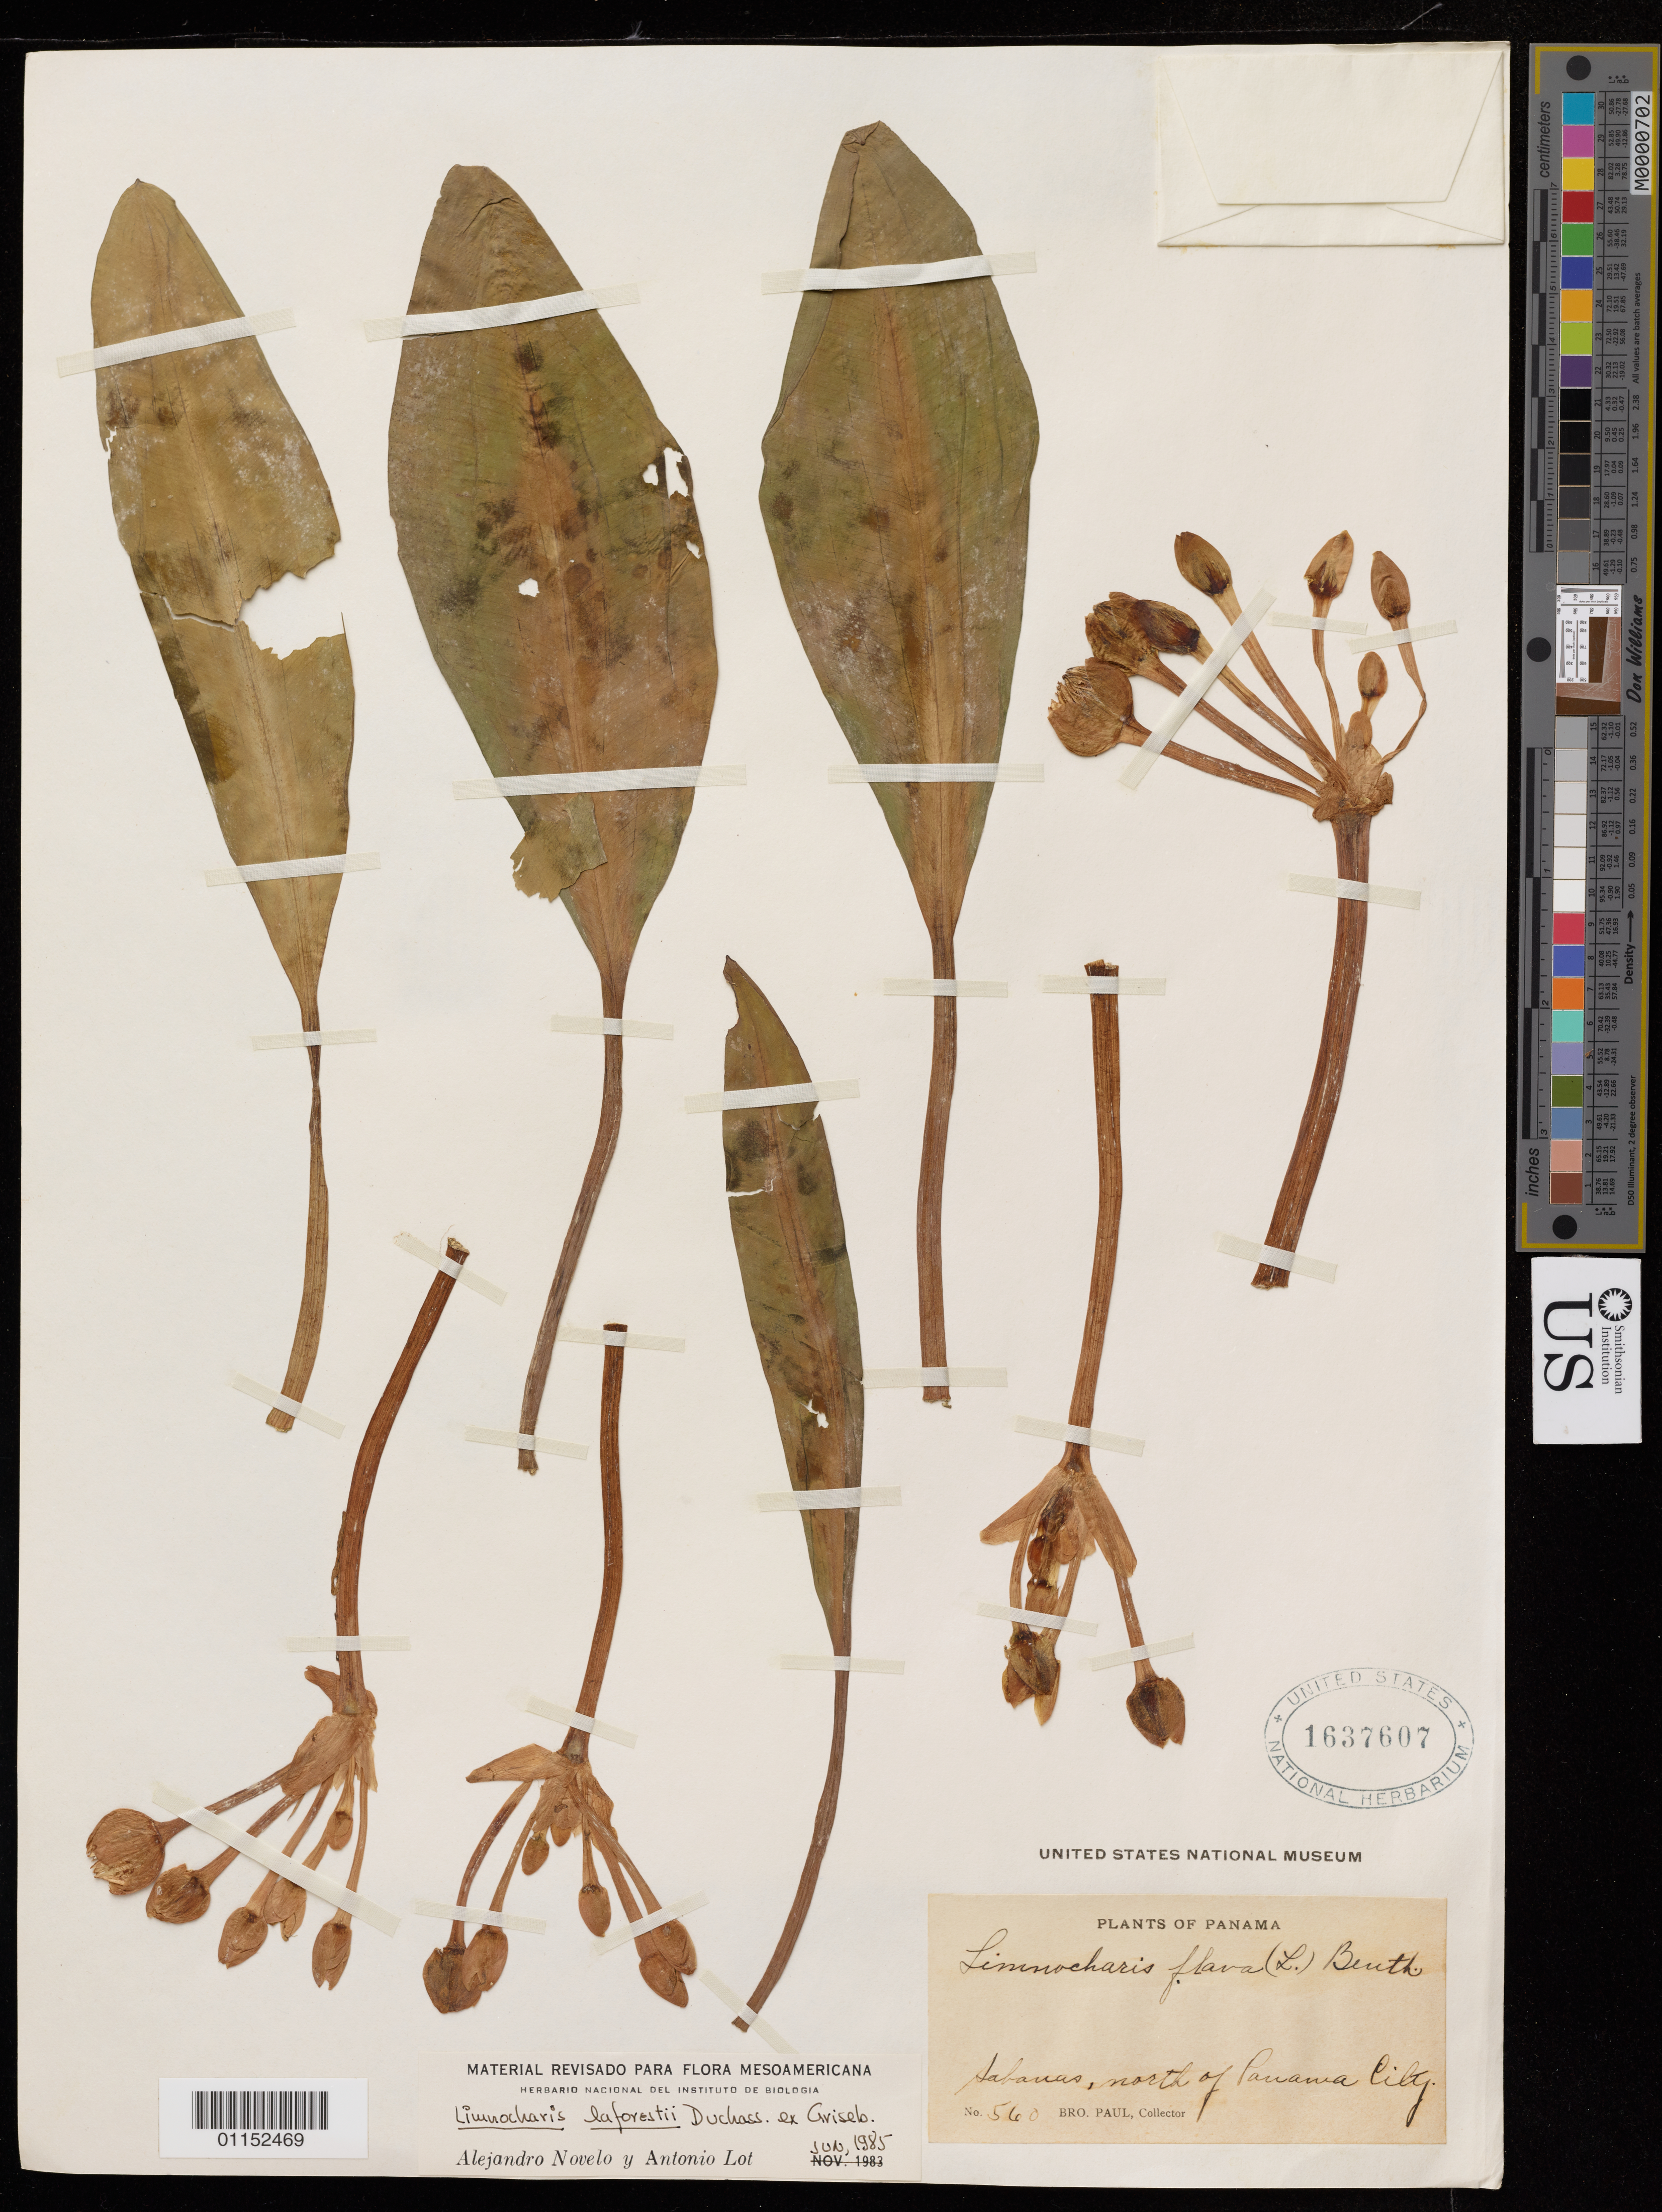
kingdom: Plantae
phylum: Tracheophyta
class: Liliopsida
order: Alismatales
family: Alismataceae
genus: Limnocharis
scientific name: Limnocharis laforestii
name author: Duchass. ex Griseb.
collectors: B. Paul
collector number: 560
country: Panama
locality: N of Panama City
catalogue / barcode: US 1637607